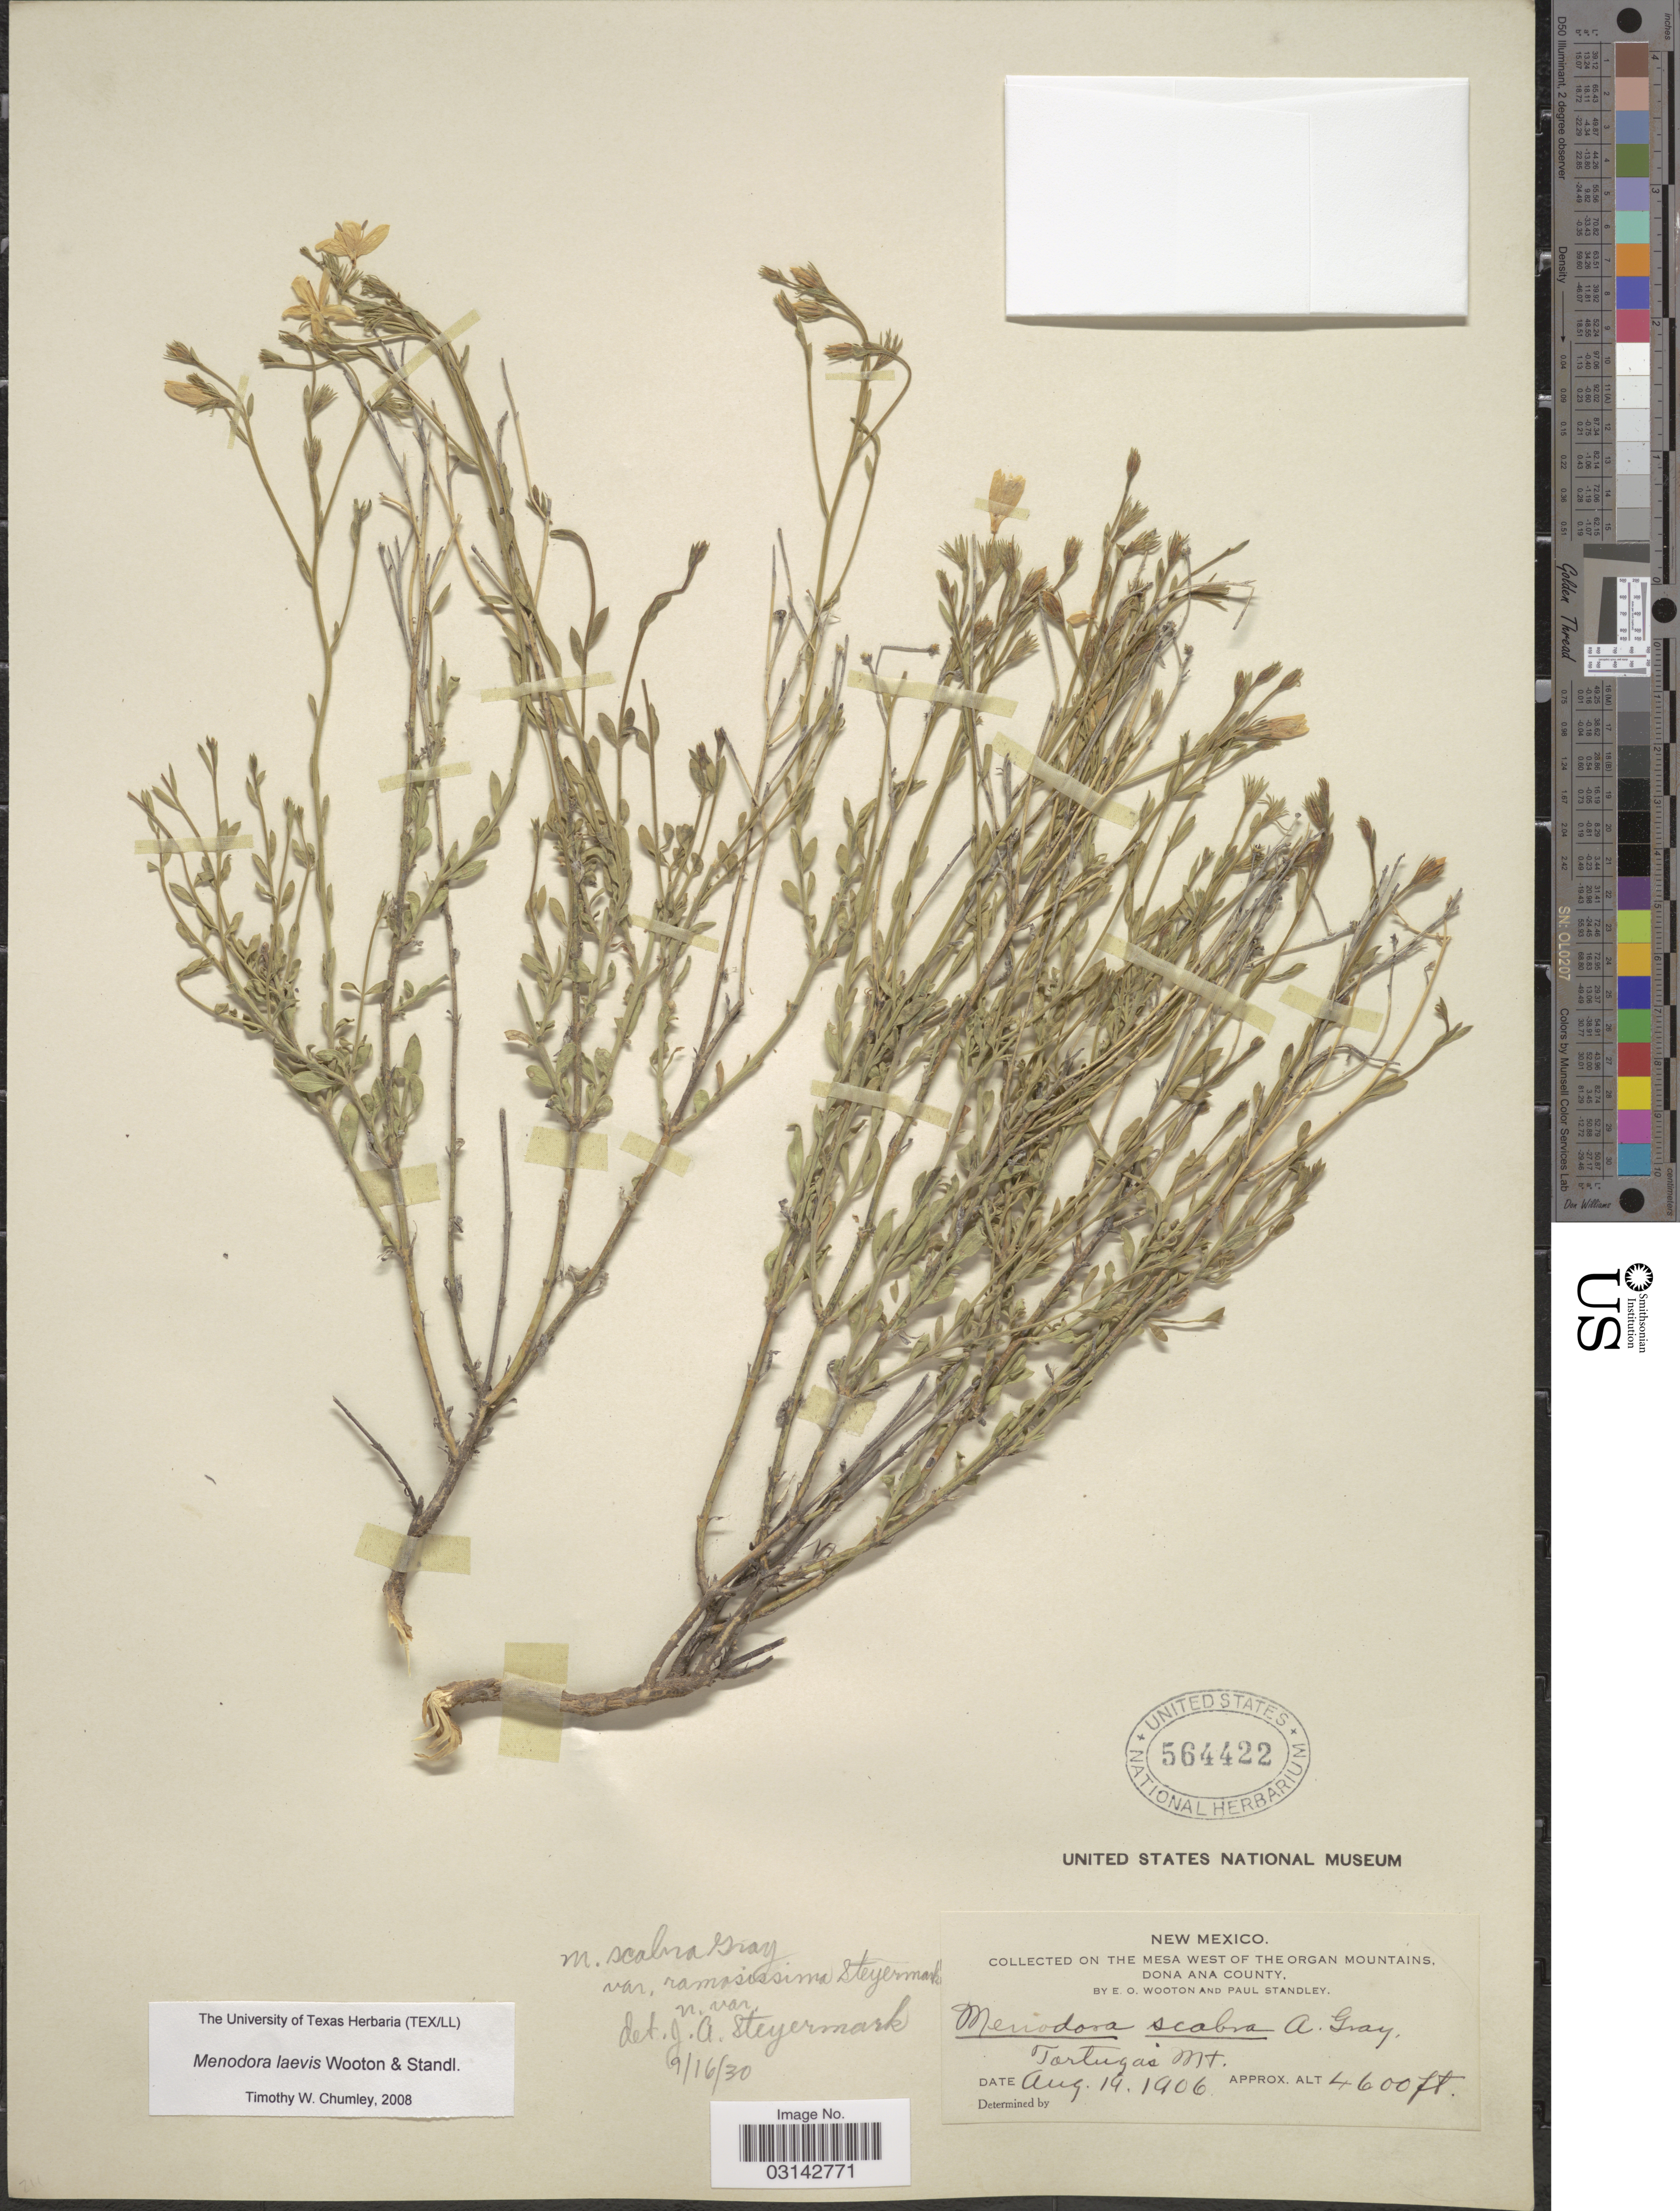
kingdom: Plantae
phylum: Tracheophyta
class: Magnoliopsida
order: Lamiales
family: Oleaceae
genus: Menodora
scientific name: Menodora laevis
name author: Wooton & Standl.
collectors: E. O. Wooton & P. C. Standley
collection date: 1906-08-19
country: United States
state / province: New Mexico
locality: On the Mesa west of the Organ Mountains, Dona Ana County, Tortugas Mt.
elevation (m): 1402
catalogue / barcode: US 564422